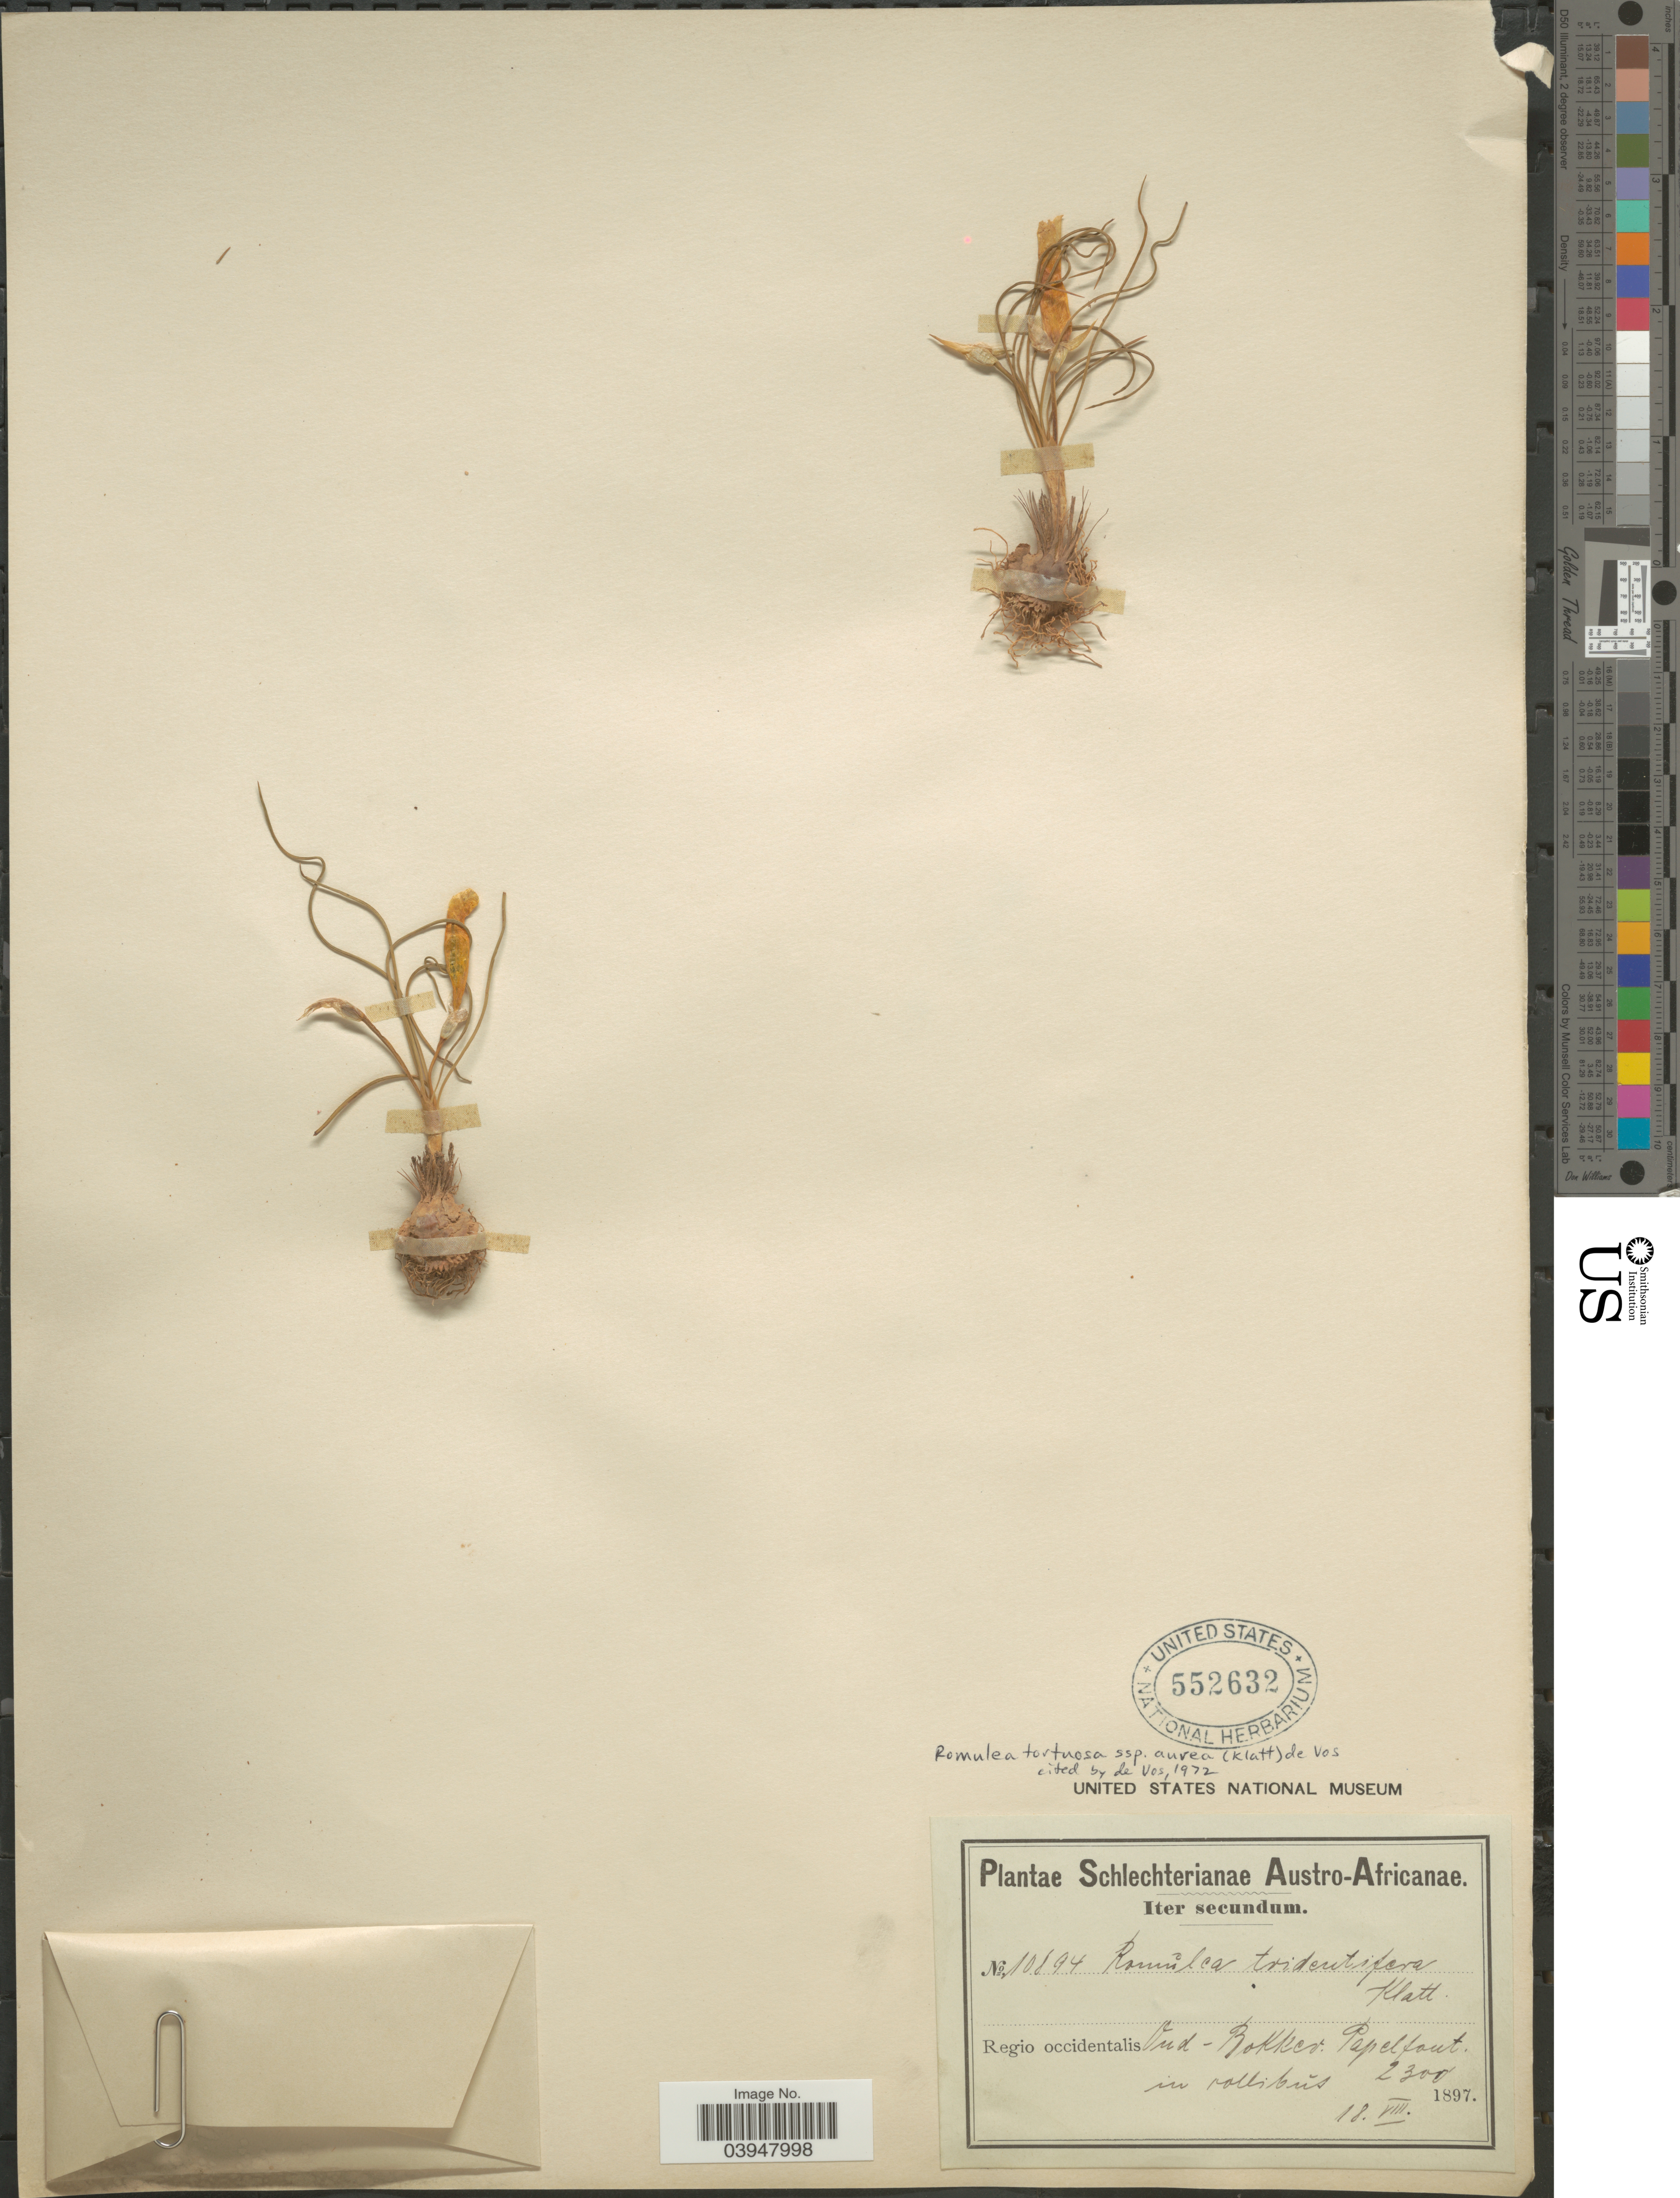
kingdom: Plantae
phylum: Tracheophyta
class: Liliopsida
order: Asparagales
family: Iridaceae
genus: Romulea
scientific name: Romulea tortuosa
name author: (Licht. ex Roem. & Schult.) Baker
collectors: Schlechter, --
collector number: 10894*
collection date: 1897-07-18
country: South Africa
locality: Austro-Africanae. Regio occidentalis Oud - Bokkev. Papelfont in collibús.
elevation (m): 701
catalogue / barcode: US 552632